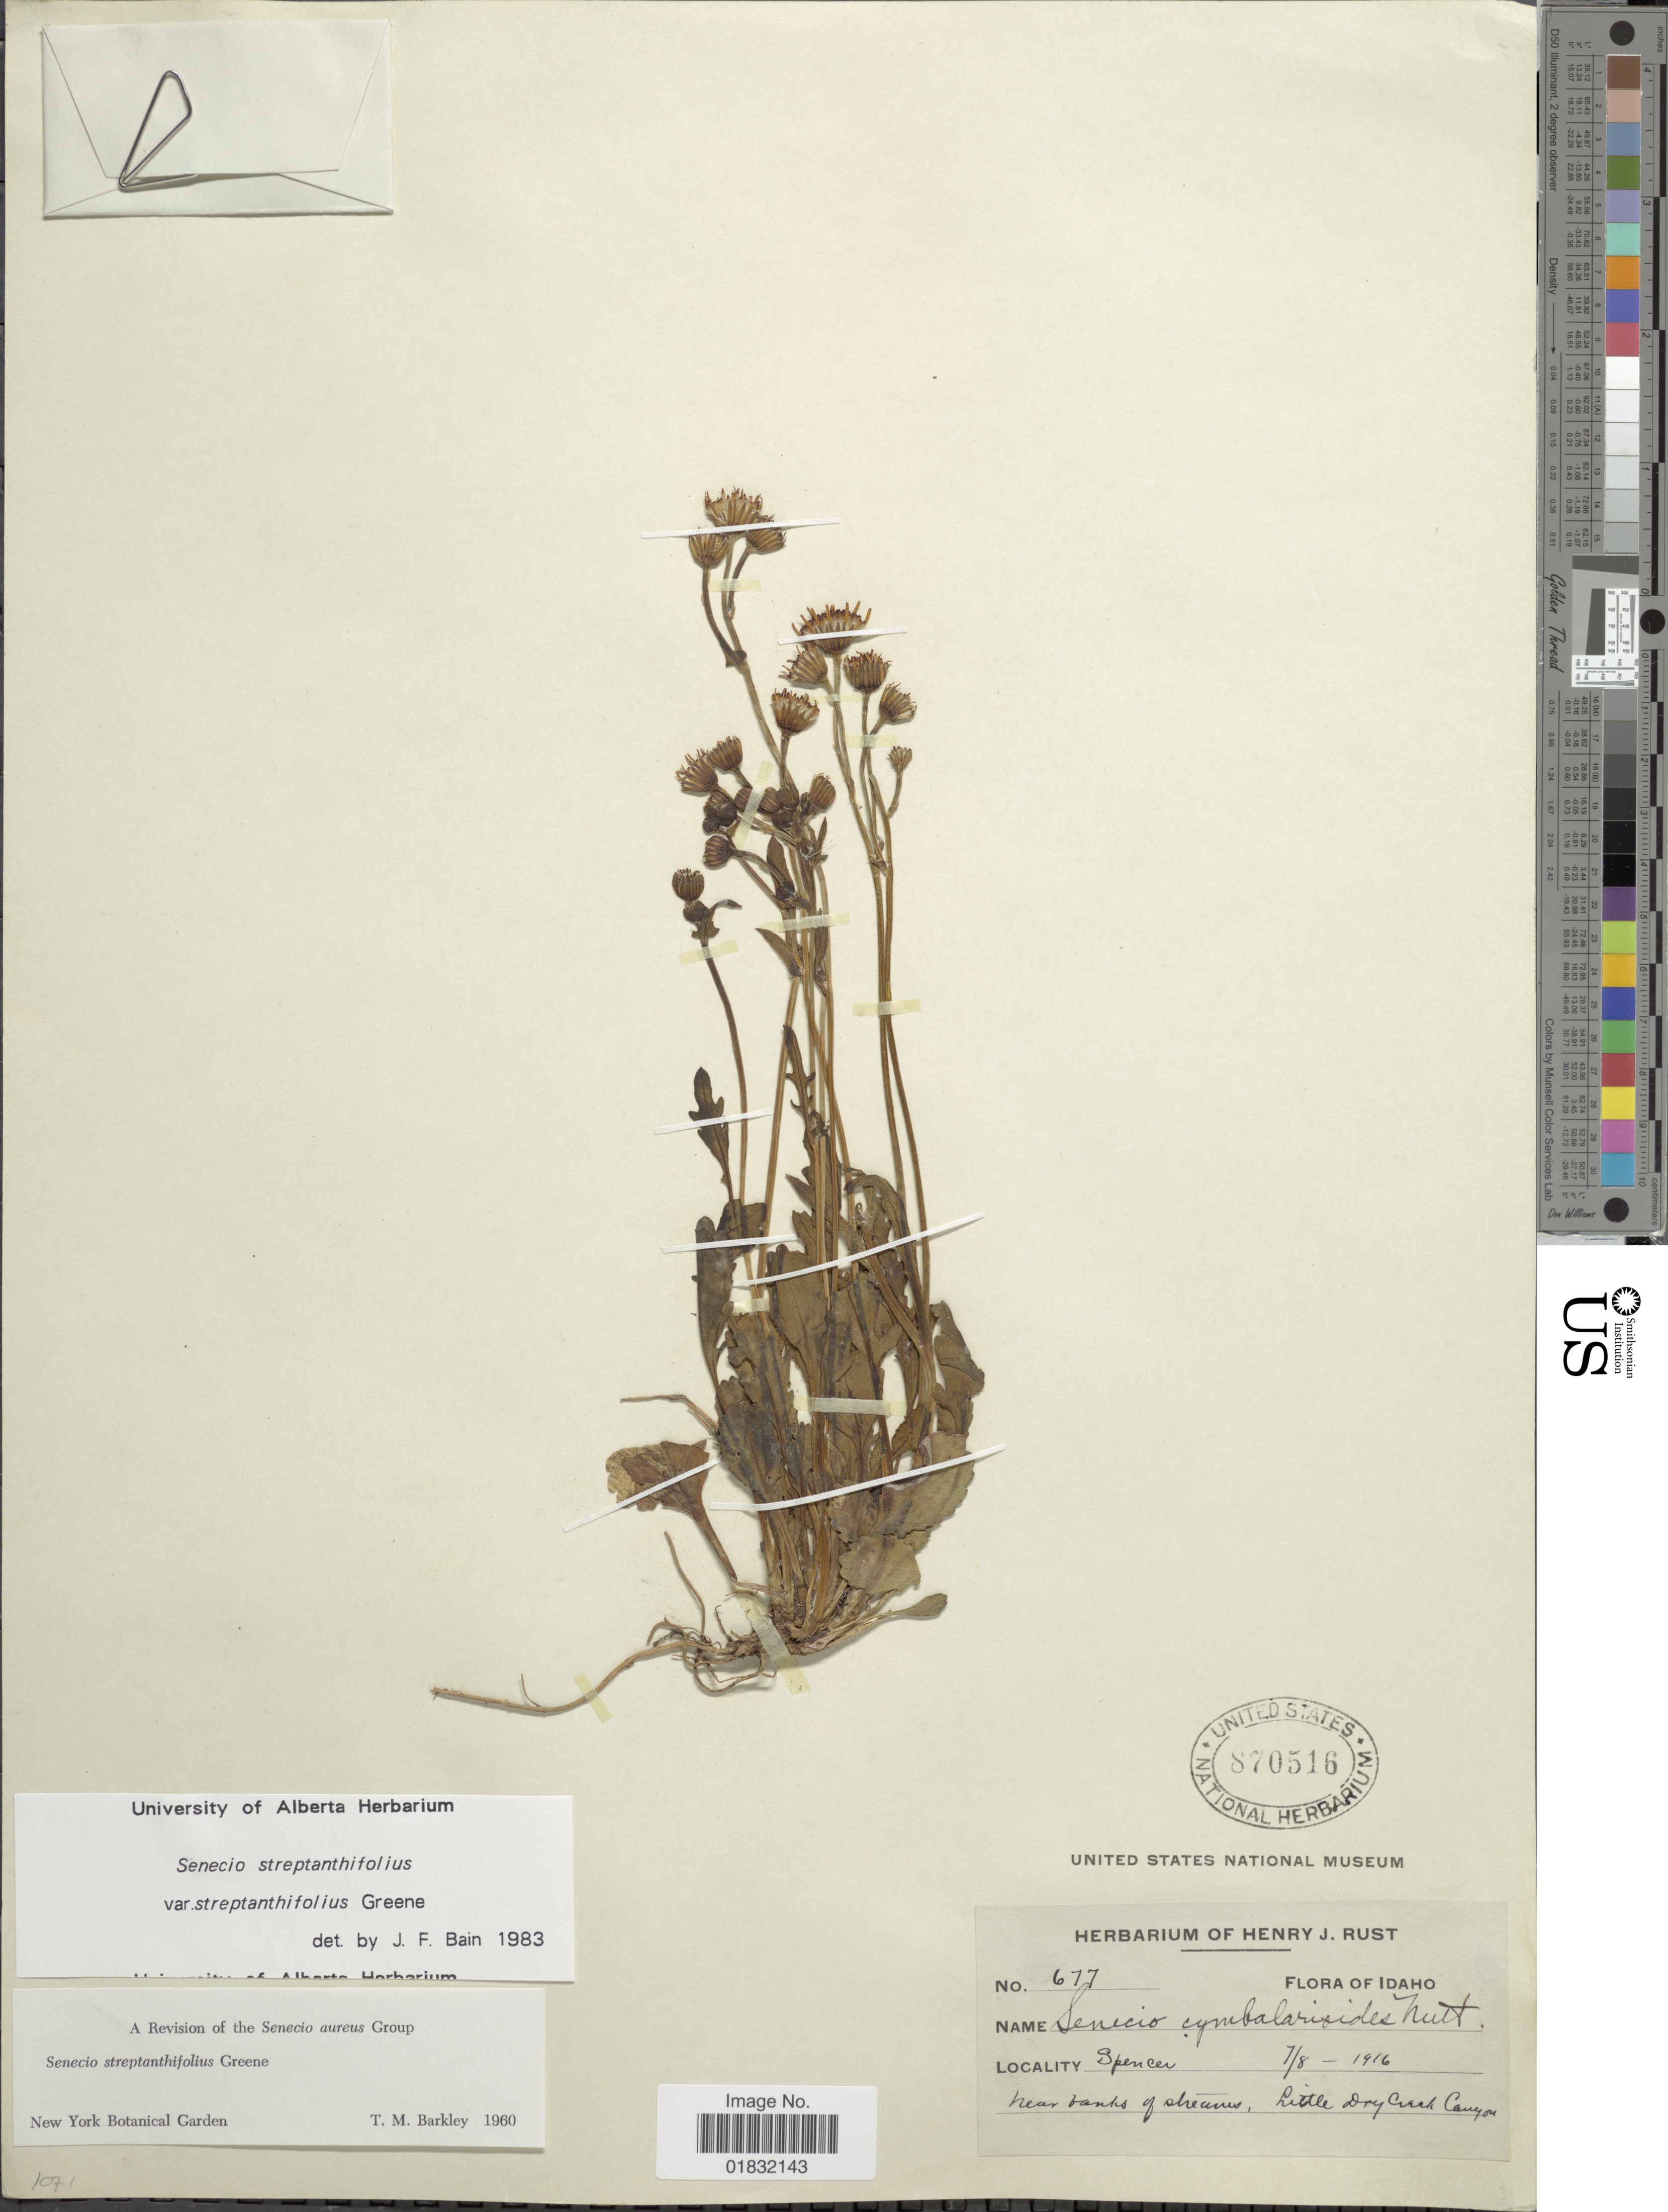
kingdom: Plantae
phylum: Tracheophyta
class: Magnoliopsida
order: Asterales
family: Asteraceae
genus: Packera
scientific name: Packera streptanthifolia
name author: (Greene) W.A. Weber & Á. Löve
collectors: ex herb. Henry J. Rust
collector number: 677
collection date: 1916-08-07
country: United States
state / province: Idaho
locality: Spencer, near banks of streams, Little Dry Creek Canyon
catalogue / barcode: US 870516